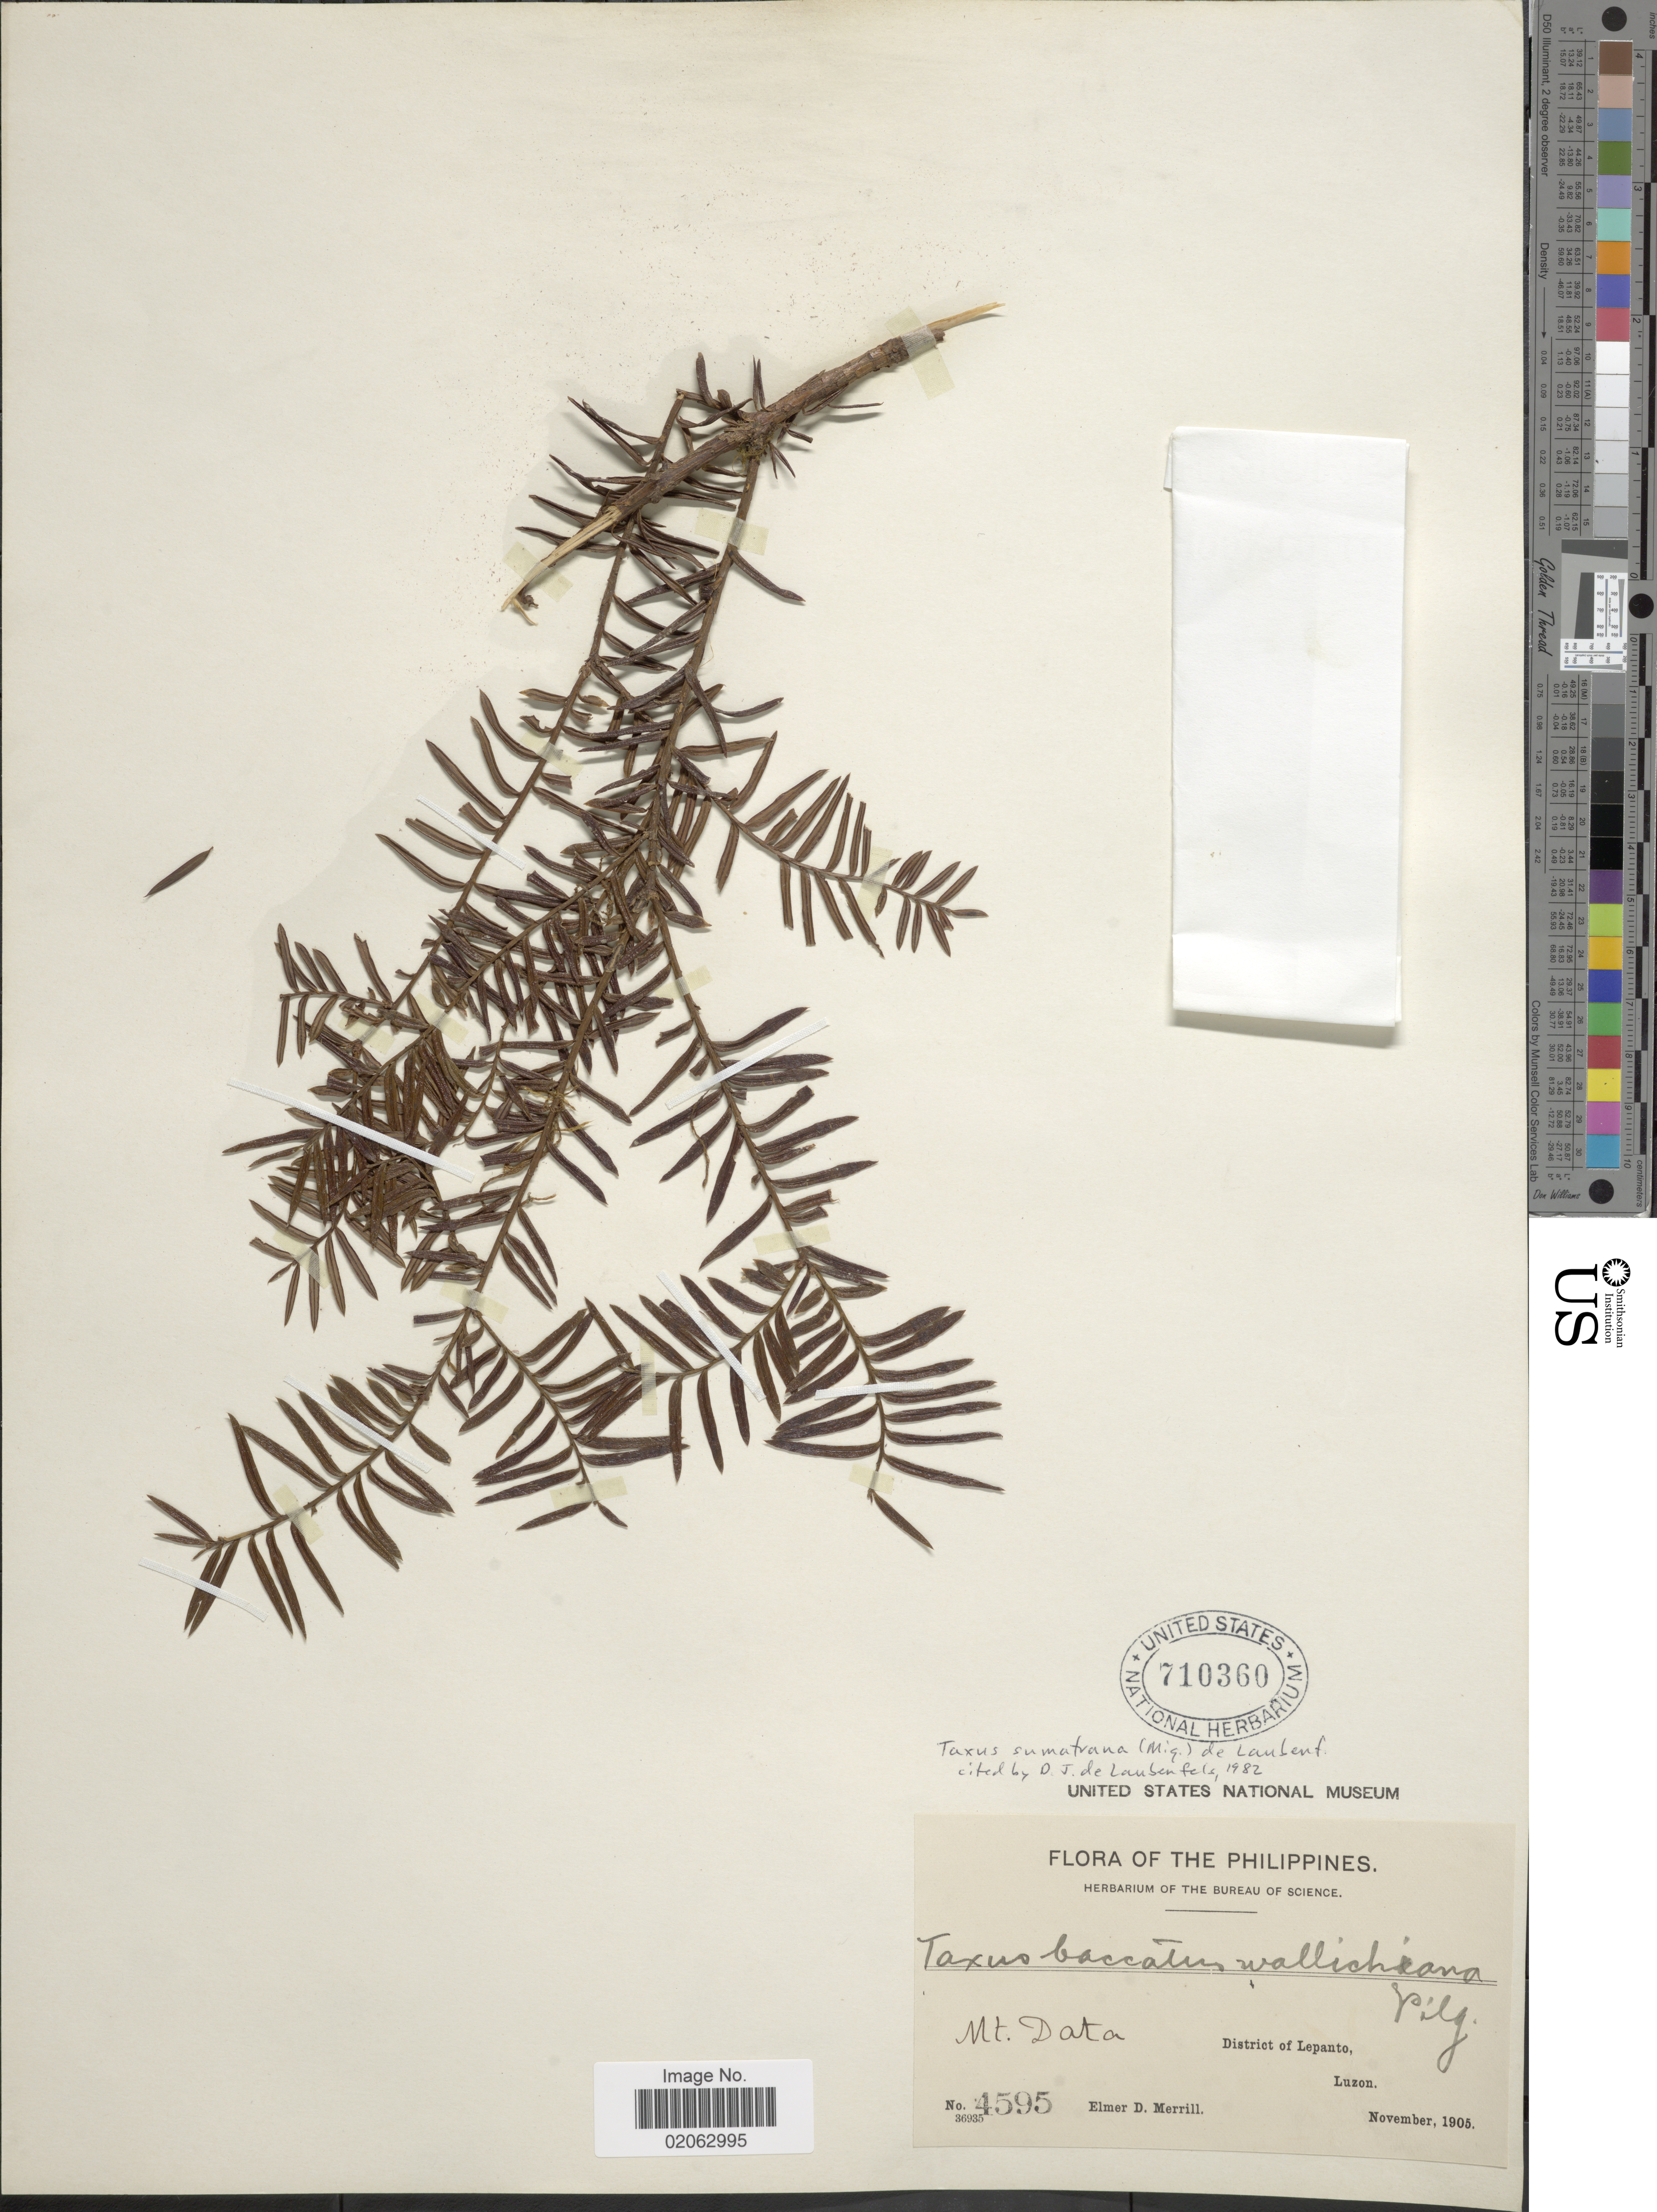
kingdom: Plantae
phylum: Tracheophyta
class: Pinopsida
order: Pinales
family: Taxaceae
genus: Taxus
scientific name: Taxus sumatrana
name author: (Miq.) de Laub.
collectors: E. D. Merrill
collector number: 4595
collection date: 1905-11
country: Philippines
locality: Mt. Data, District of Lepanto, Luzon.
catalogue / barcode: US 710360